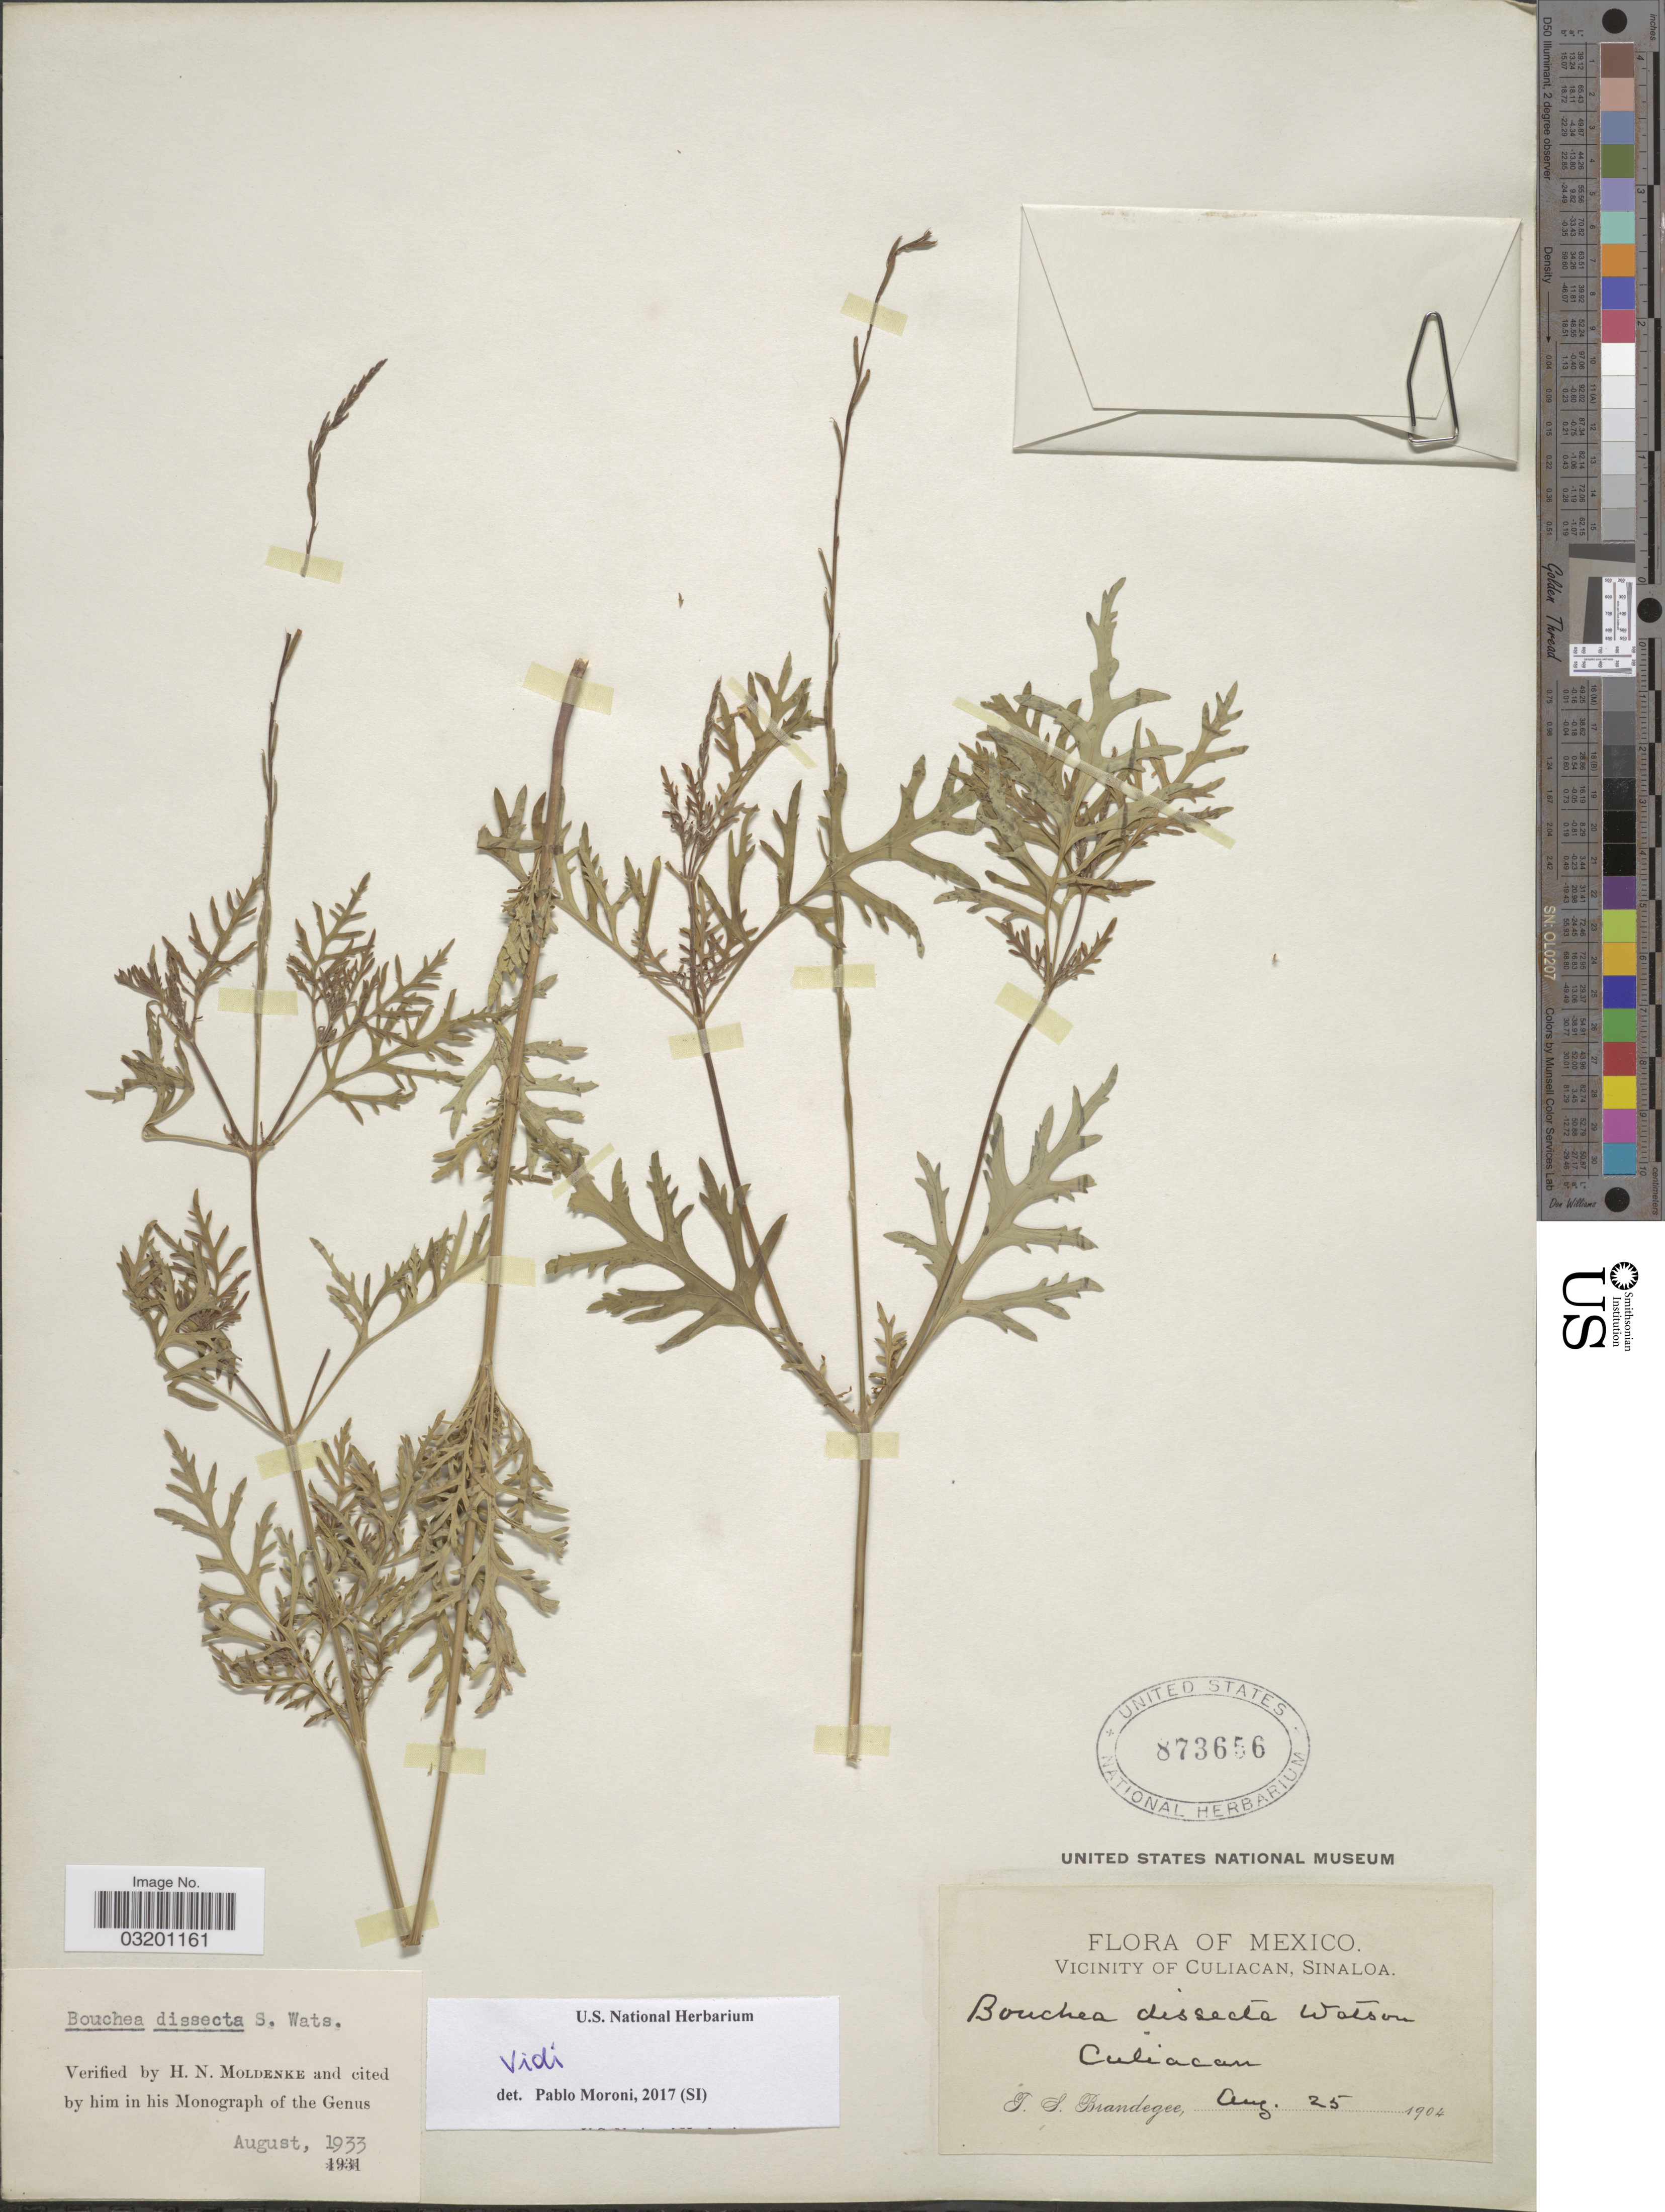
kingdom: Plantae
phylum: Tracheophyta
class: Magnoliopsida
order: Lamiales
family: Verbenaceae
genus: Bouchea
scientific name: Bouchea dissecta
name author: S. Watson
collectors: T. S. Brandegee (herbarium)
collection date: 1904-08-25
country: Mexico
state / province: Sinaloa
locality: Vicinity of Culiacan. Culiacan.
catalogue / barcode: US 873656